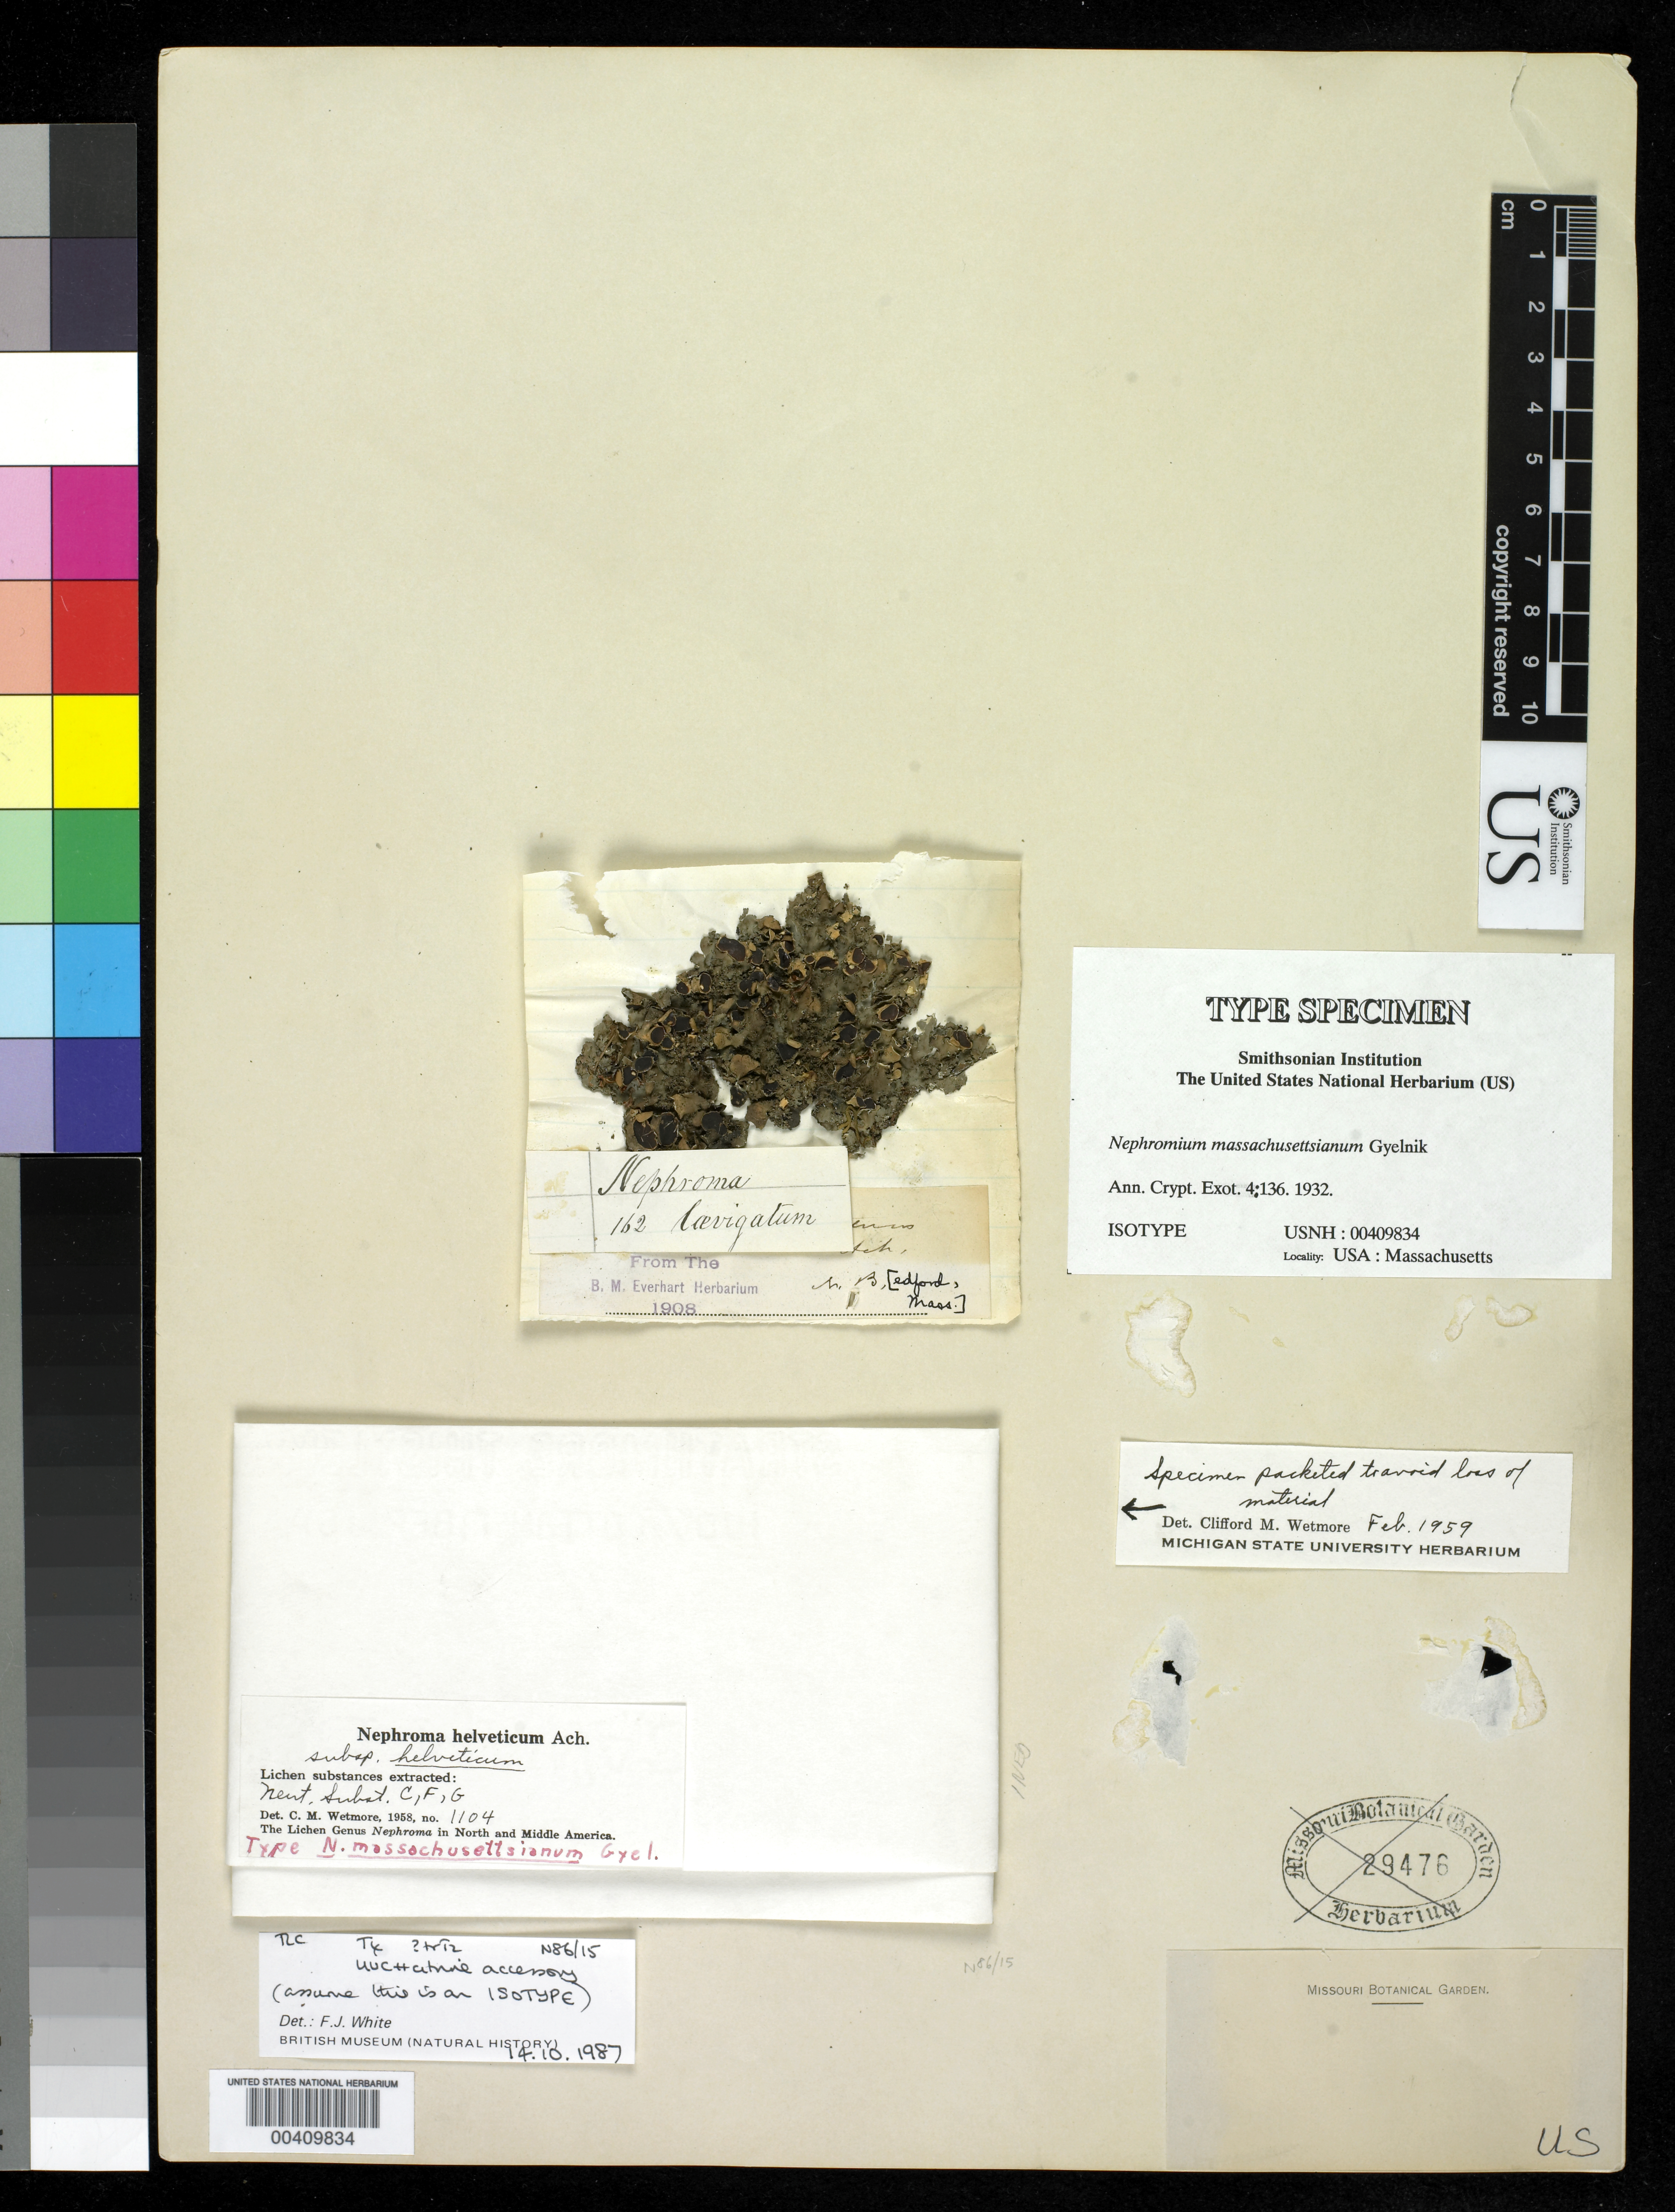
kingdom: Fungi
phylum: Ascomycota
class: Lecanoromycetes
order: Peltigerales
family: Nephromataceae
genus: Nephromium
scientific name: Nephromium massachusettsianum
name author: Gyeln.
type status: Isotype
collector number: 162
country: United States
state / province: Massachusetts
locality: New Bedford.